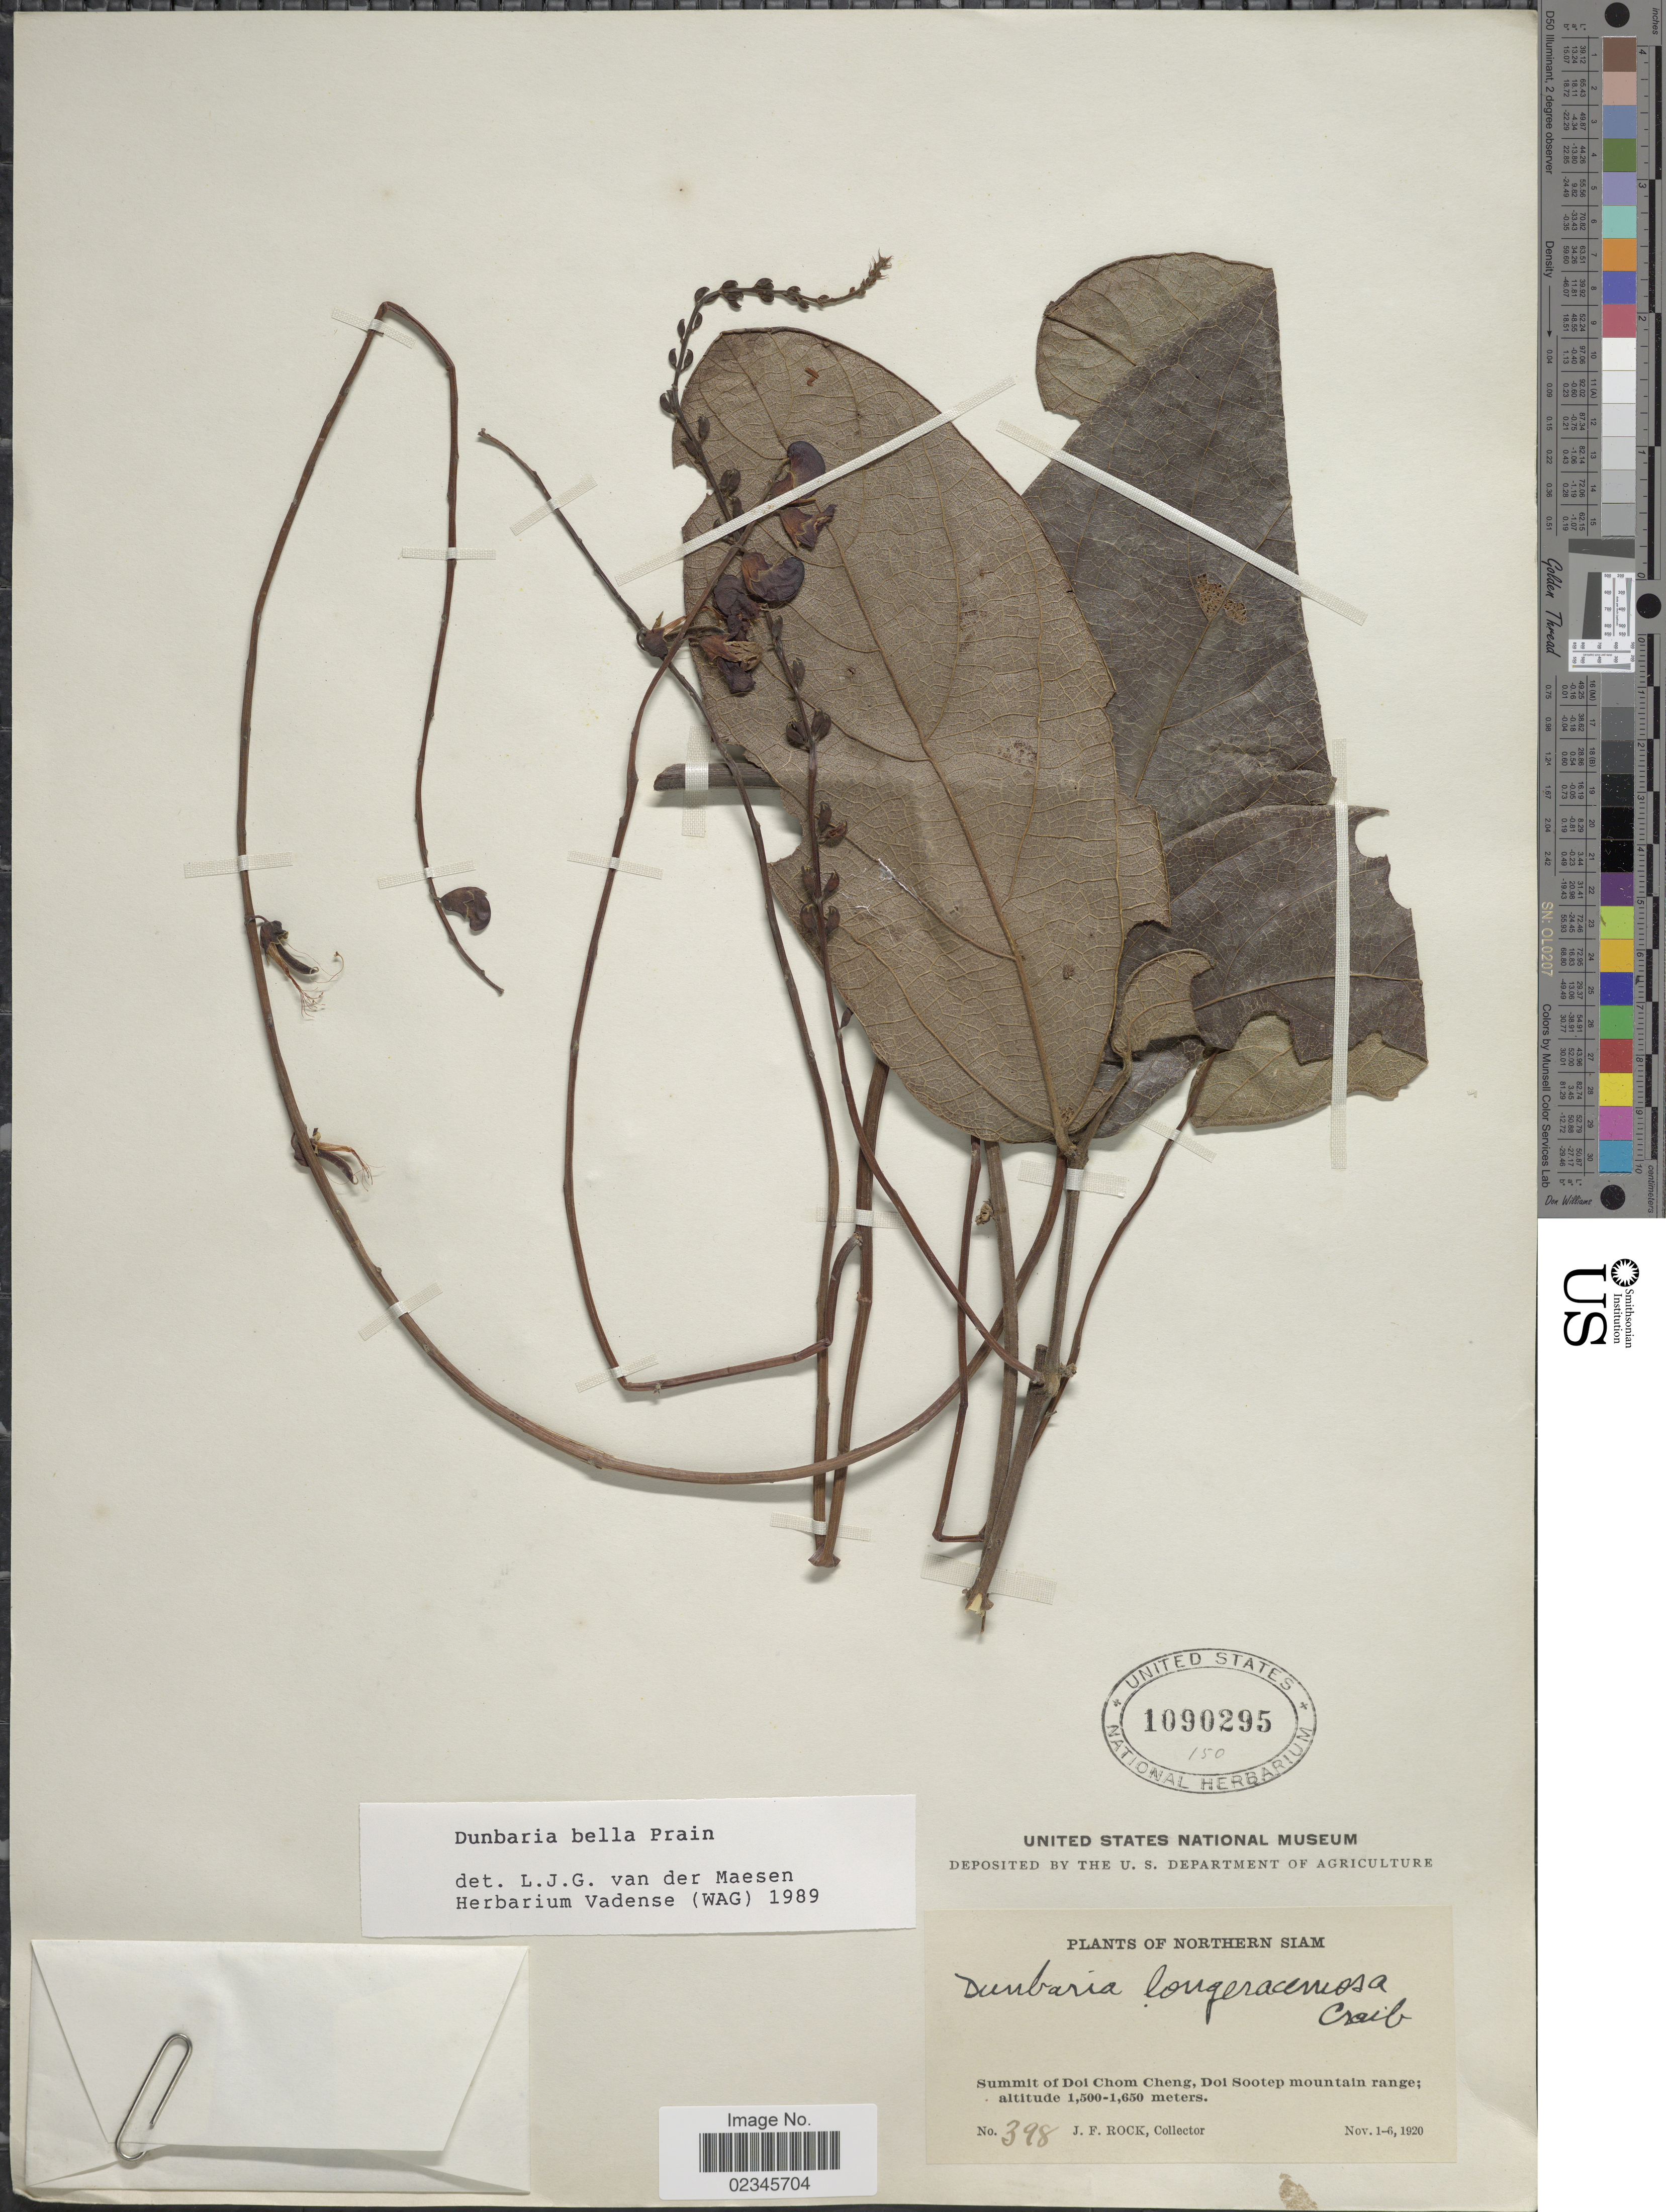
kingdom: Plantae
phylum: Tracheophyta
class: Magnoliopsida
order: Fabales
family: Fabaceae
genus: Dunbaria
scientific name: Dunbaria bella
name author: Prain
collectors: J. Rock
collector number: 398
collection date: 1920-11-01/1920-11-06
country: Thailand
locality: Northern Siam, Summit of Doi Chom Cheng, Doi Sootep mountain range.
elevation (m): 1500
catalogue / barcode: US 1090295